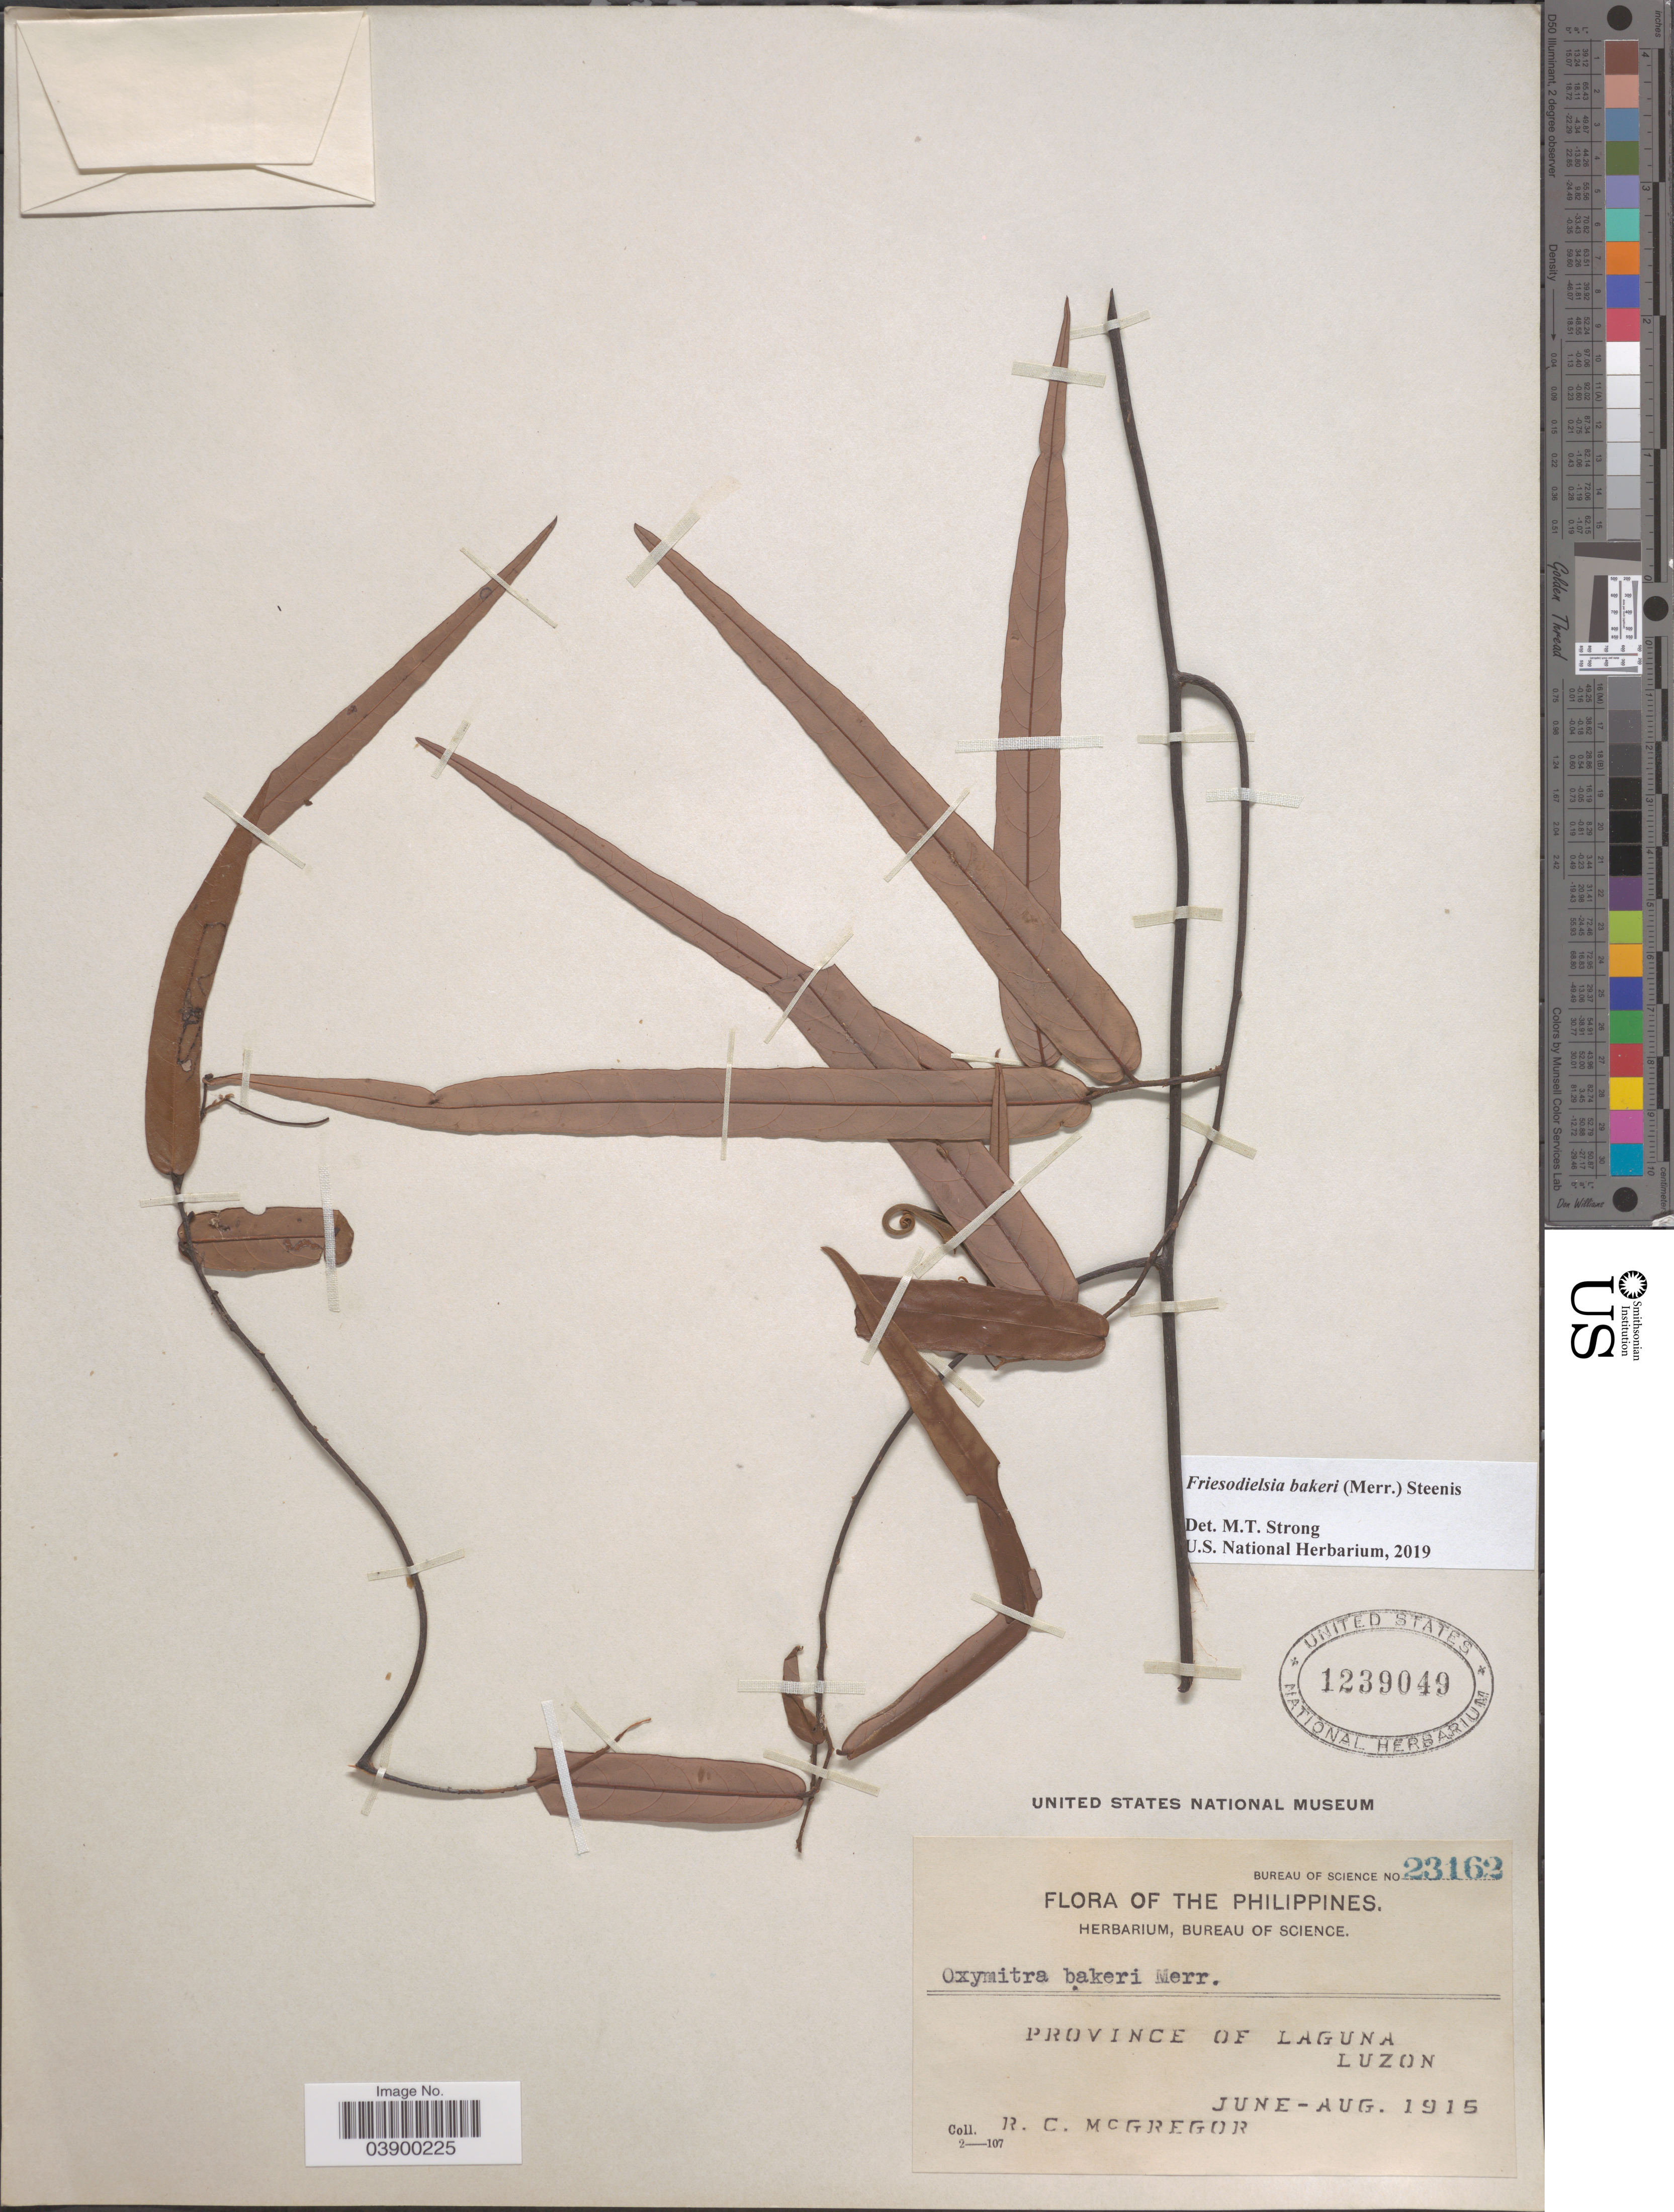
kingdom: Plantae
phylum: Tracheophyta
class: Magnoliopsida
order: Magnoliales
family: Annonaceae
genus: Friesodielsia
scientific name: Friesodielsia bakeri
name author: (Merr.) Steenis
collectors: R. C. McGregor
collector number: Bureau of Science 23162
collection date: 1915-06/1915-08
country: Philippines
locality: Province of Laguna. Luzon.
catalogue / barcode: US 1239049